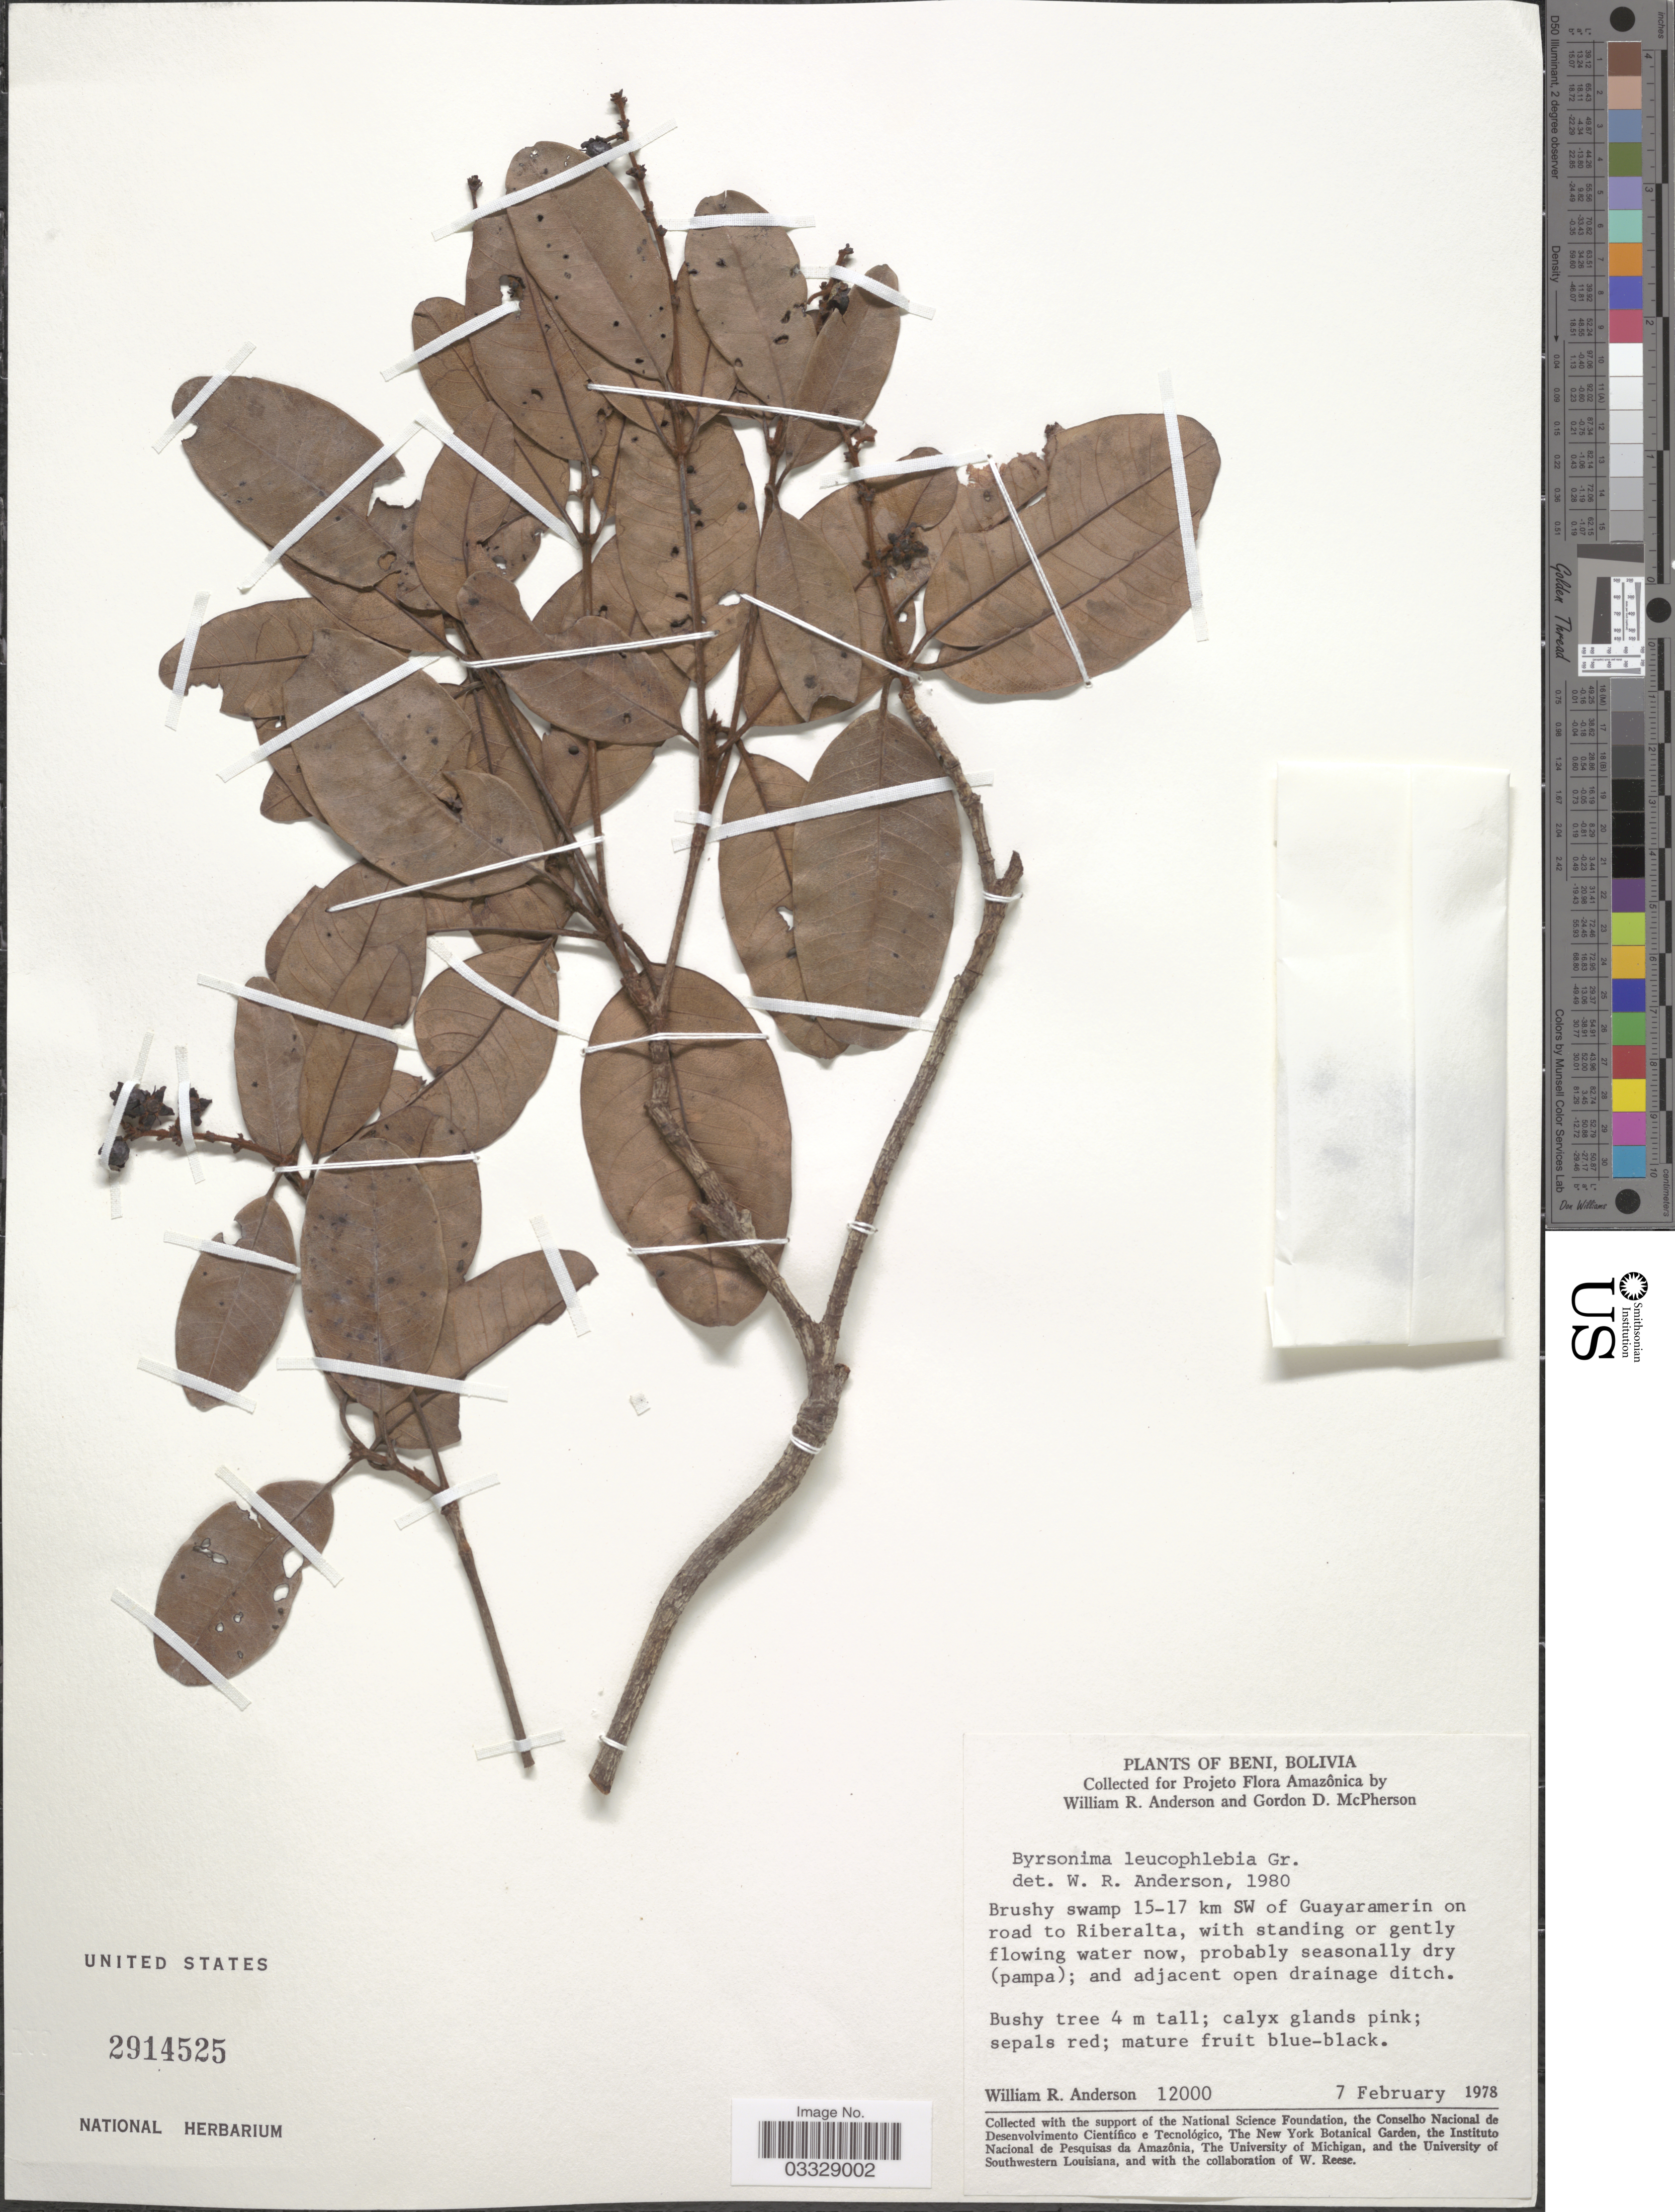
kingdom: Plantae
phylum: Tracheophyta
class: Magnoliopsida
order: Malpighiales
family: Malpighiaceae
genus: Byrsonima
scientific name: Byrsonima leucopheiba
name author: Griseb.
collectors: W. R. Anderson & G. D. McPherson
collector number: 12000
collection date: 1978-02-07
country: Bolivia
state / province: Beni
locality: Brushy swamp 15-17 km SW of Guayaramerin on road to Riberalta.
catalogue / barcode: US 2914525